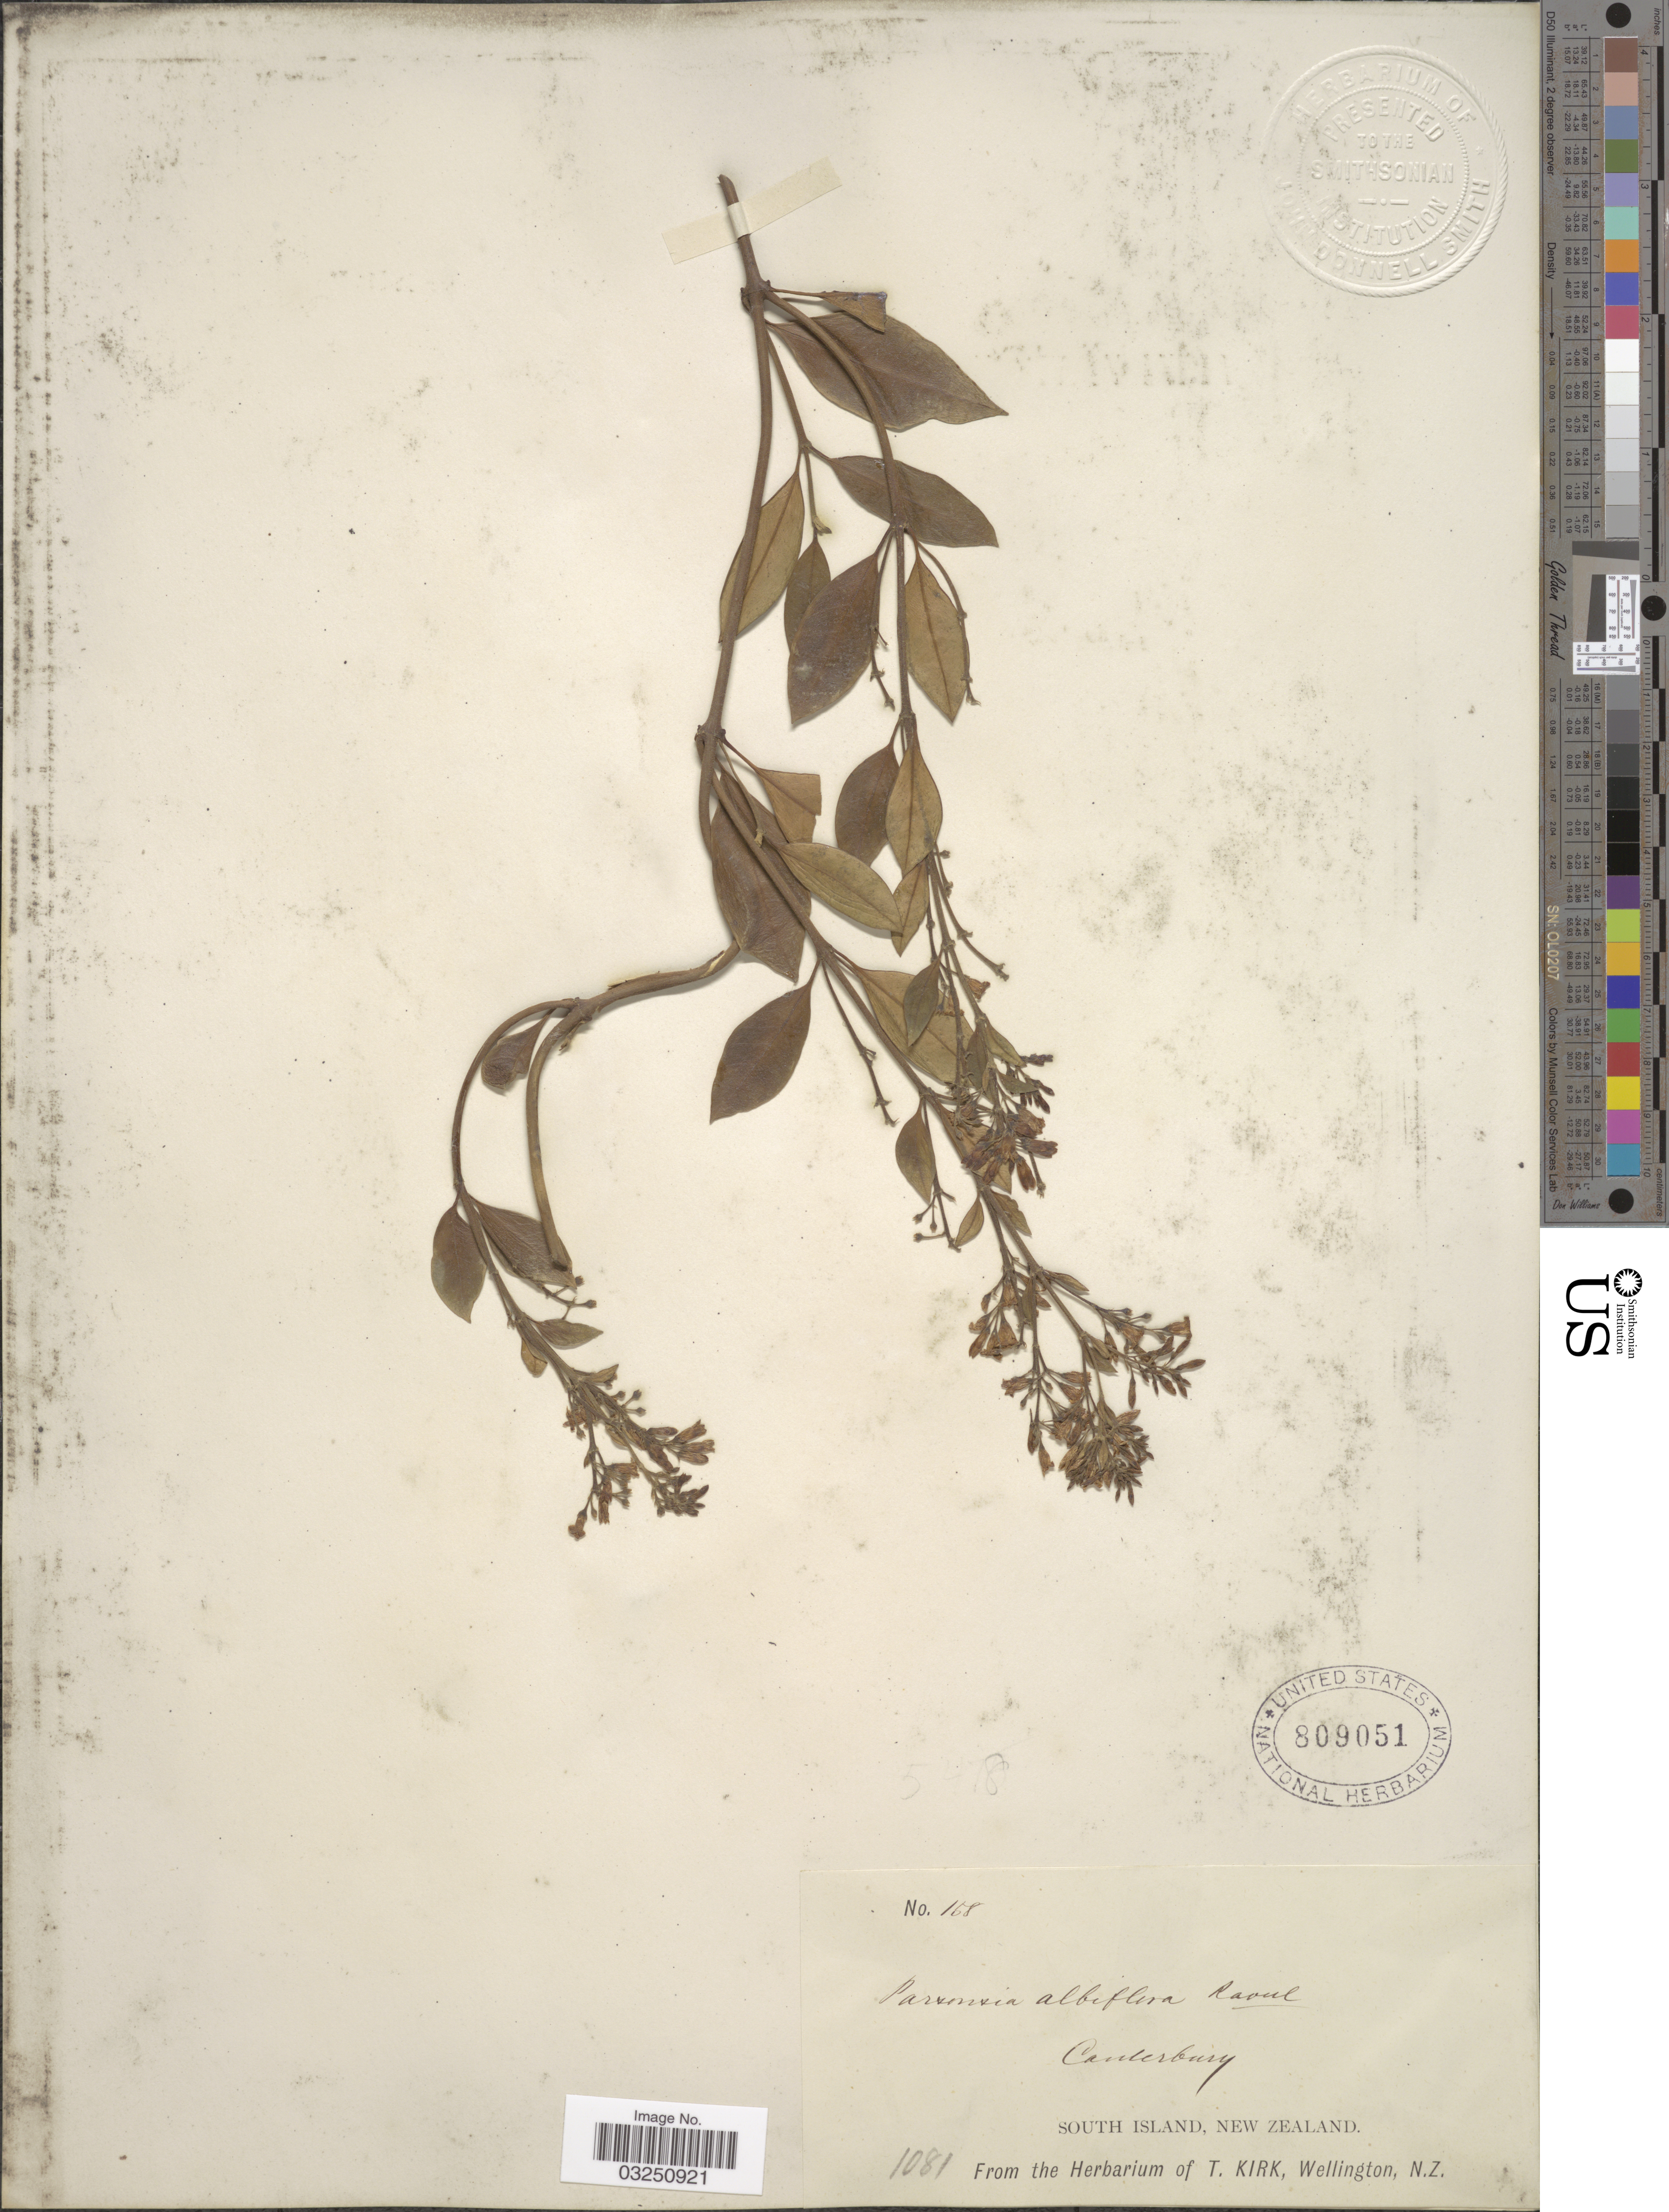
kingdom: Plantae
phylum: Tracheophyta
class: Magnoliopsida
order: Gentianales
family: Apocynaceae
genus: Parsonsia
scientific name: Parsonsia heterophylla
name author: A. Cunn.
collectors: ex herb. T. Kirk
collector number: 158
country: New Zealand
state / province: Canterbury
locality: South Island.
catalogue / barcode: US 809051